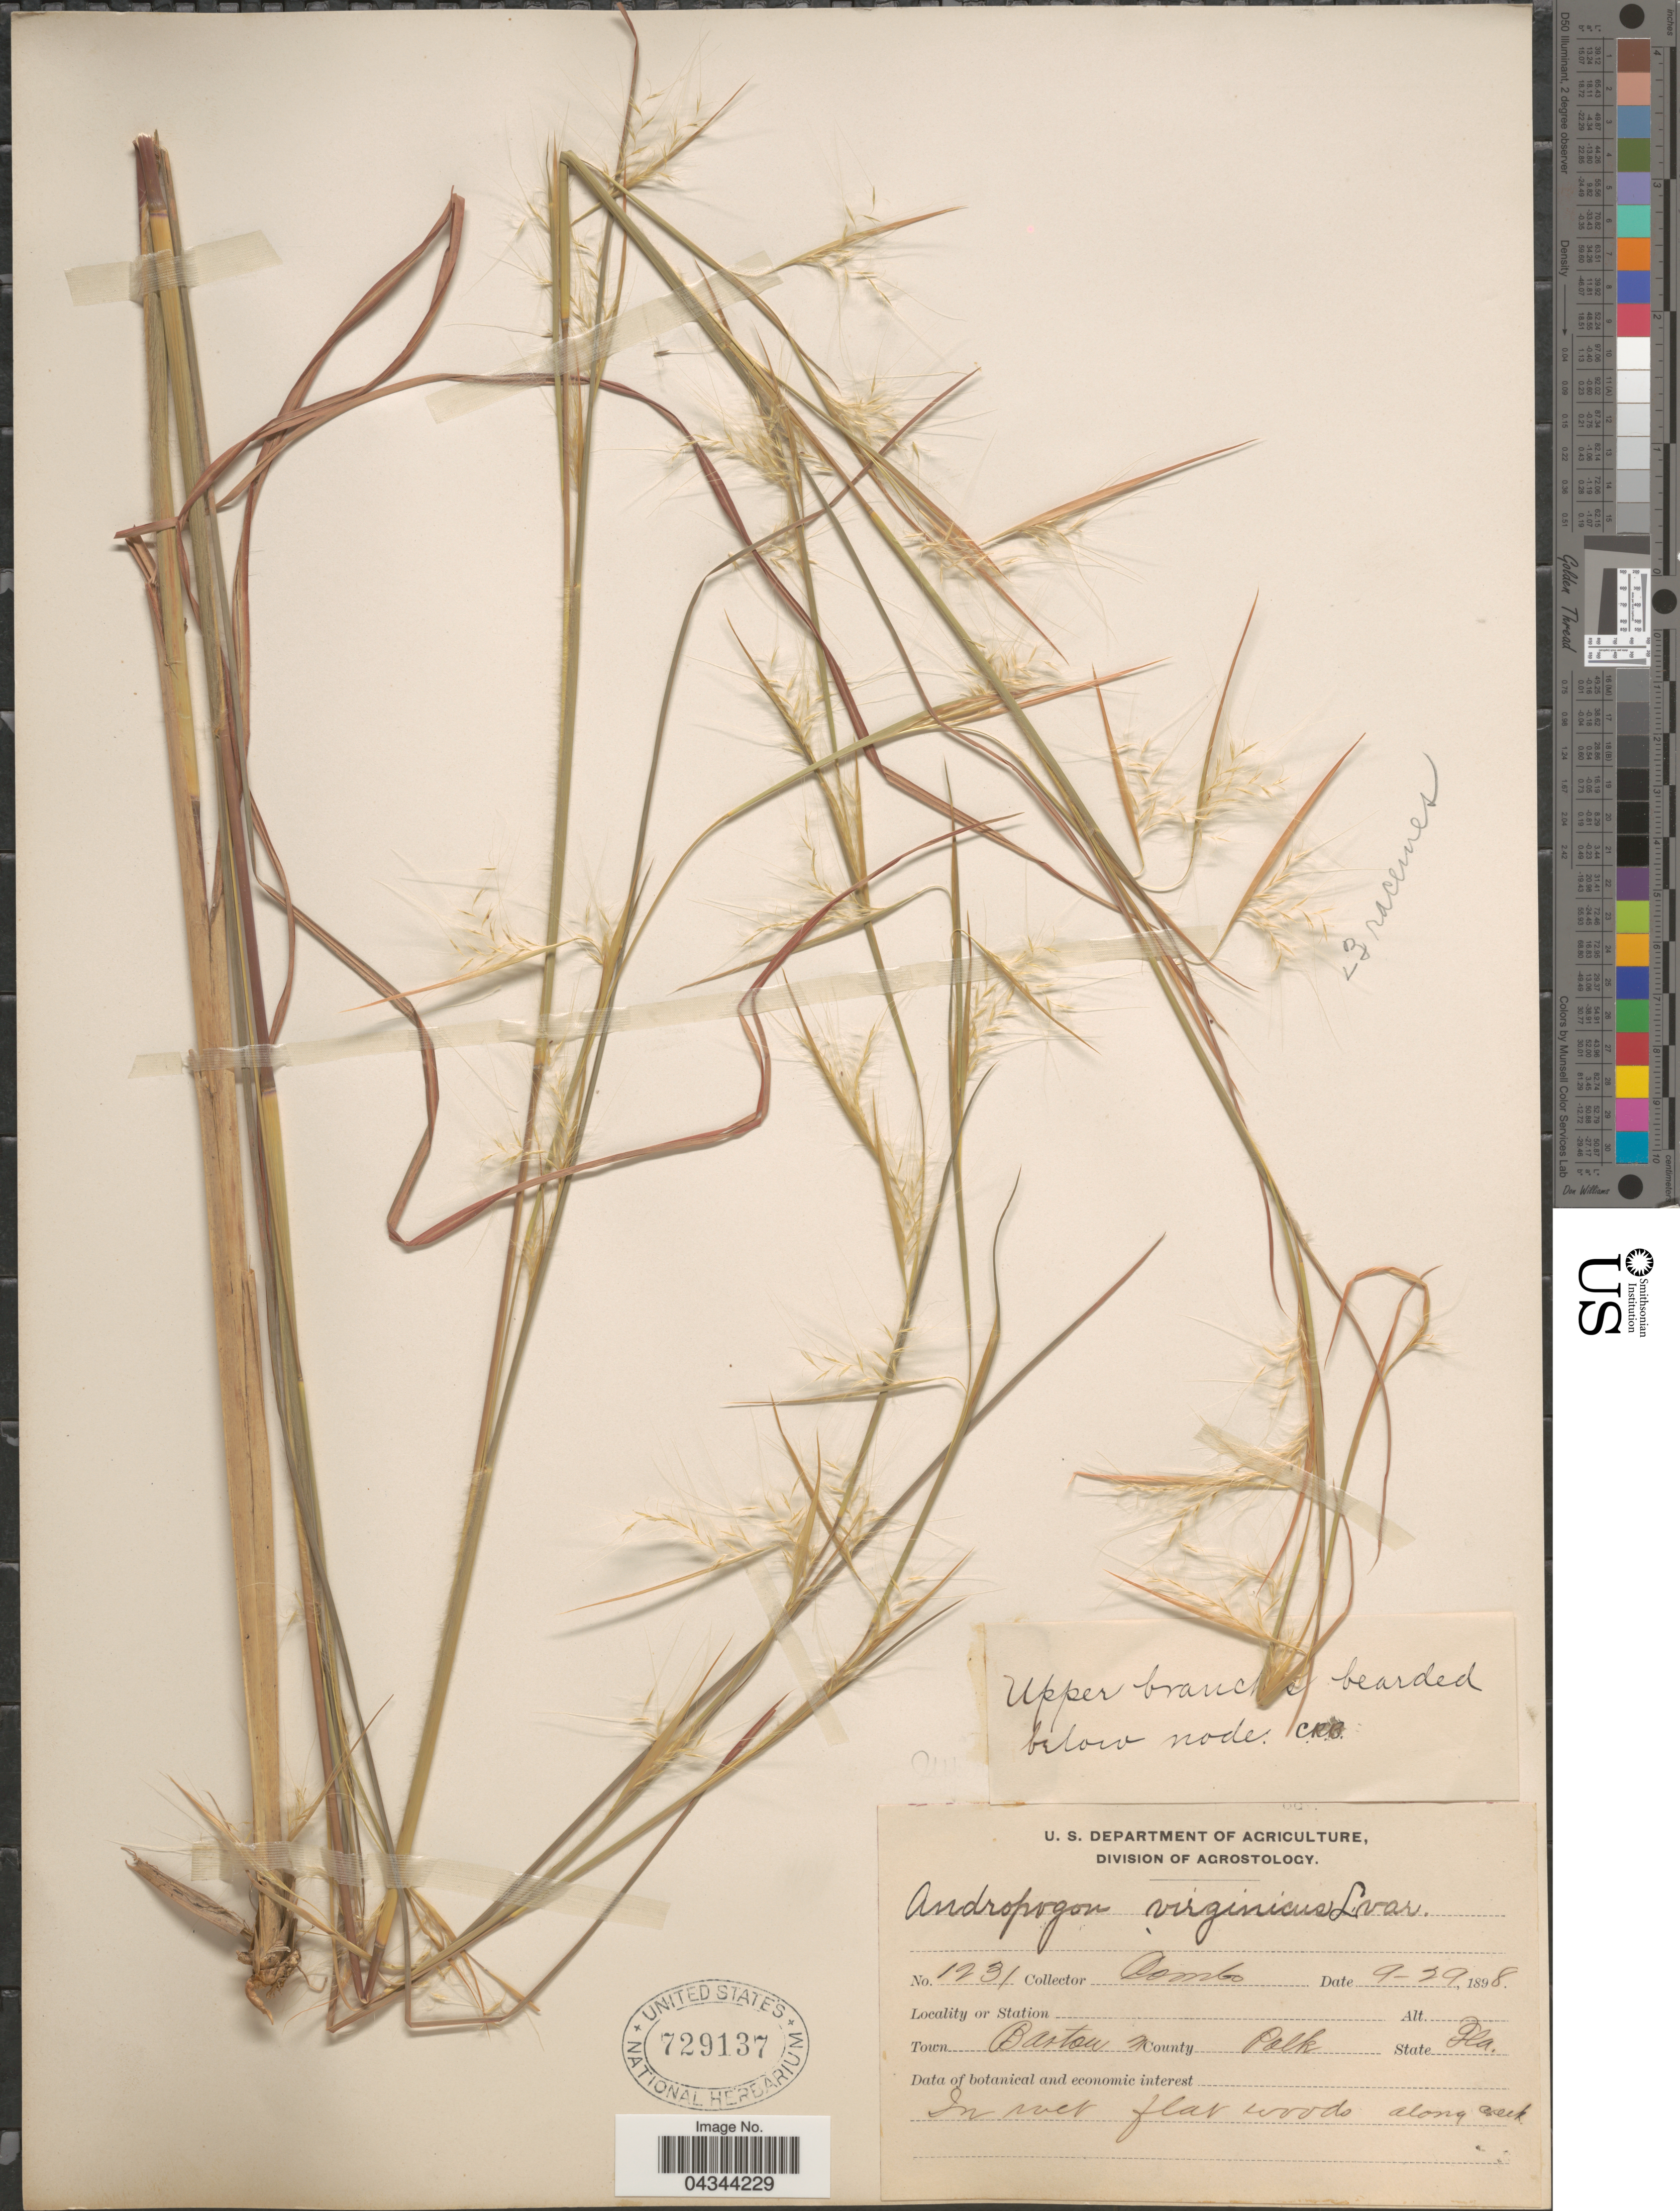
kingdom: Plantae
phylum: Tracheophyta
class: Liliopsida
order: Poales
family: Poaceae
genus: Andropogon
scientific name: Andropogon virginicus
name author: L.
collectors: -. Combs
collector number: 1231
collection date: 1898-09-29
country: United States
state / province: Florida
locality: Town Bartow. County Polk.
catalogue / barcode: US 729137